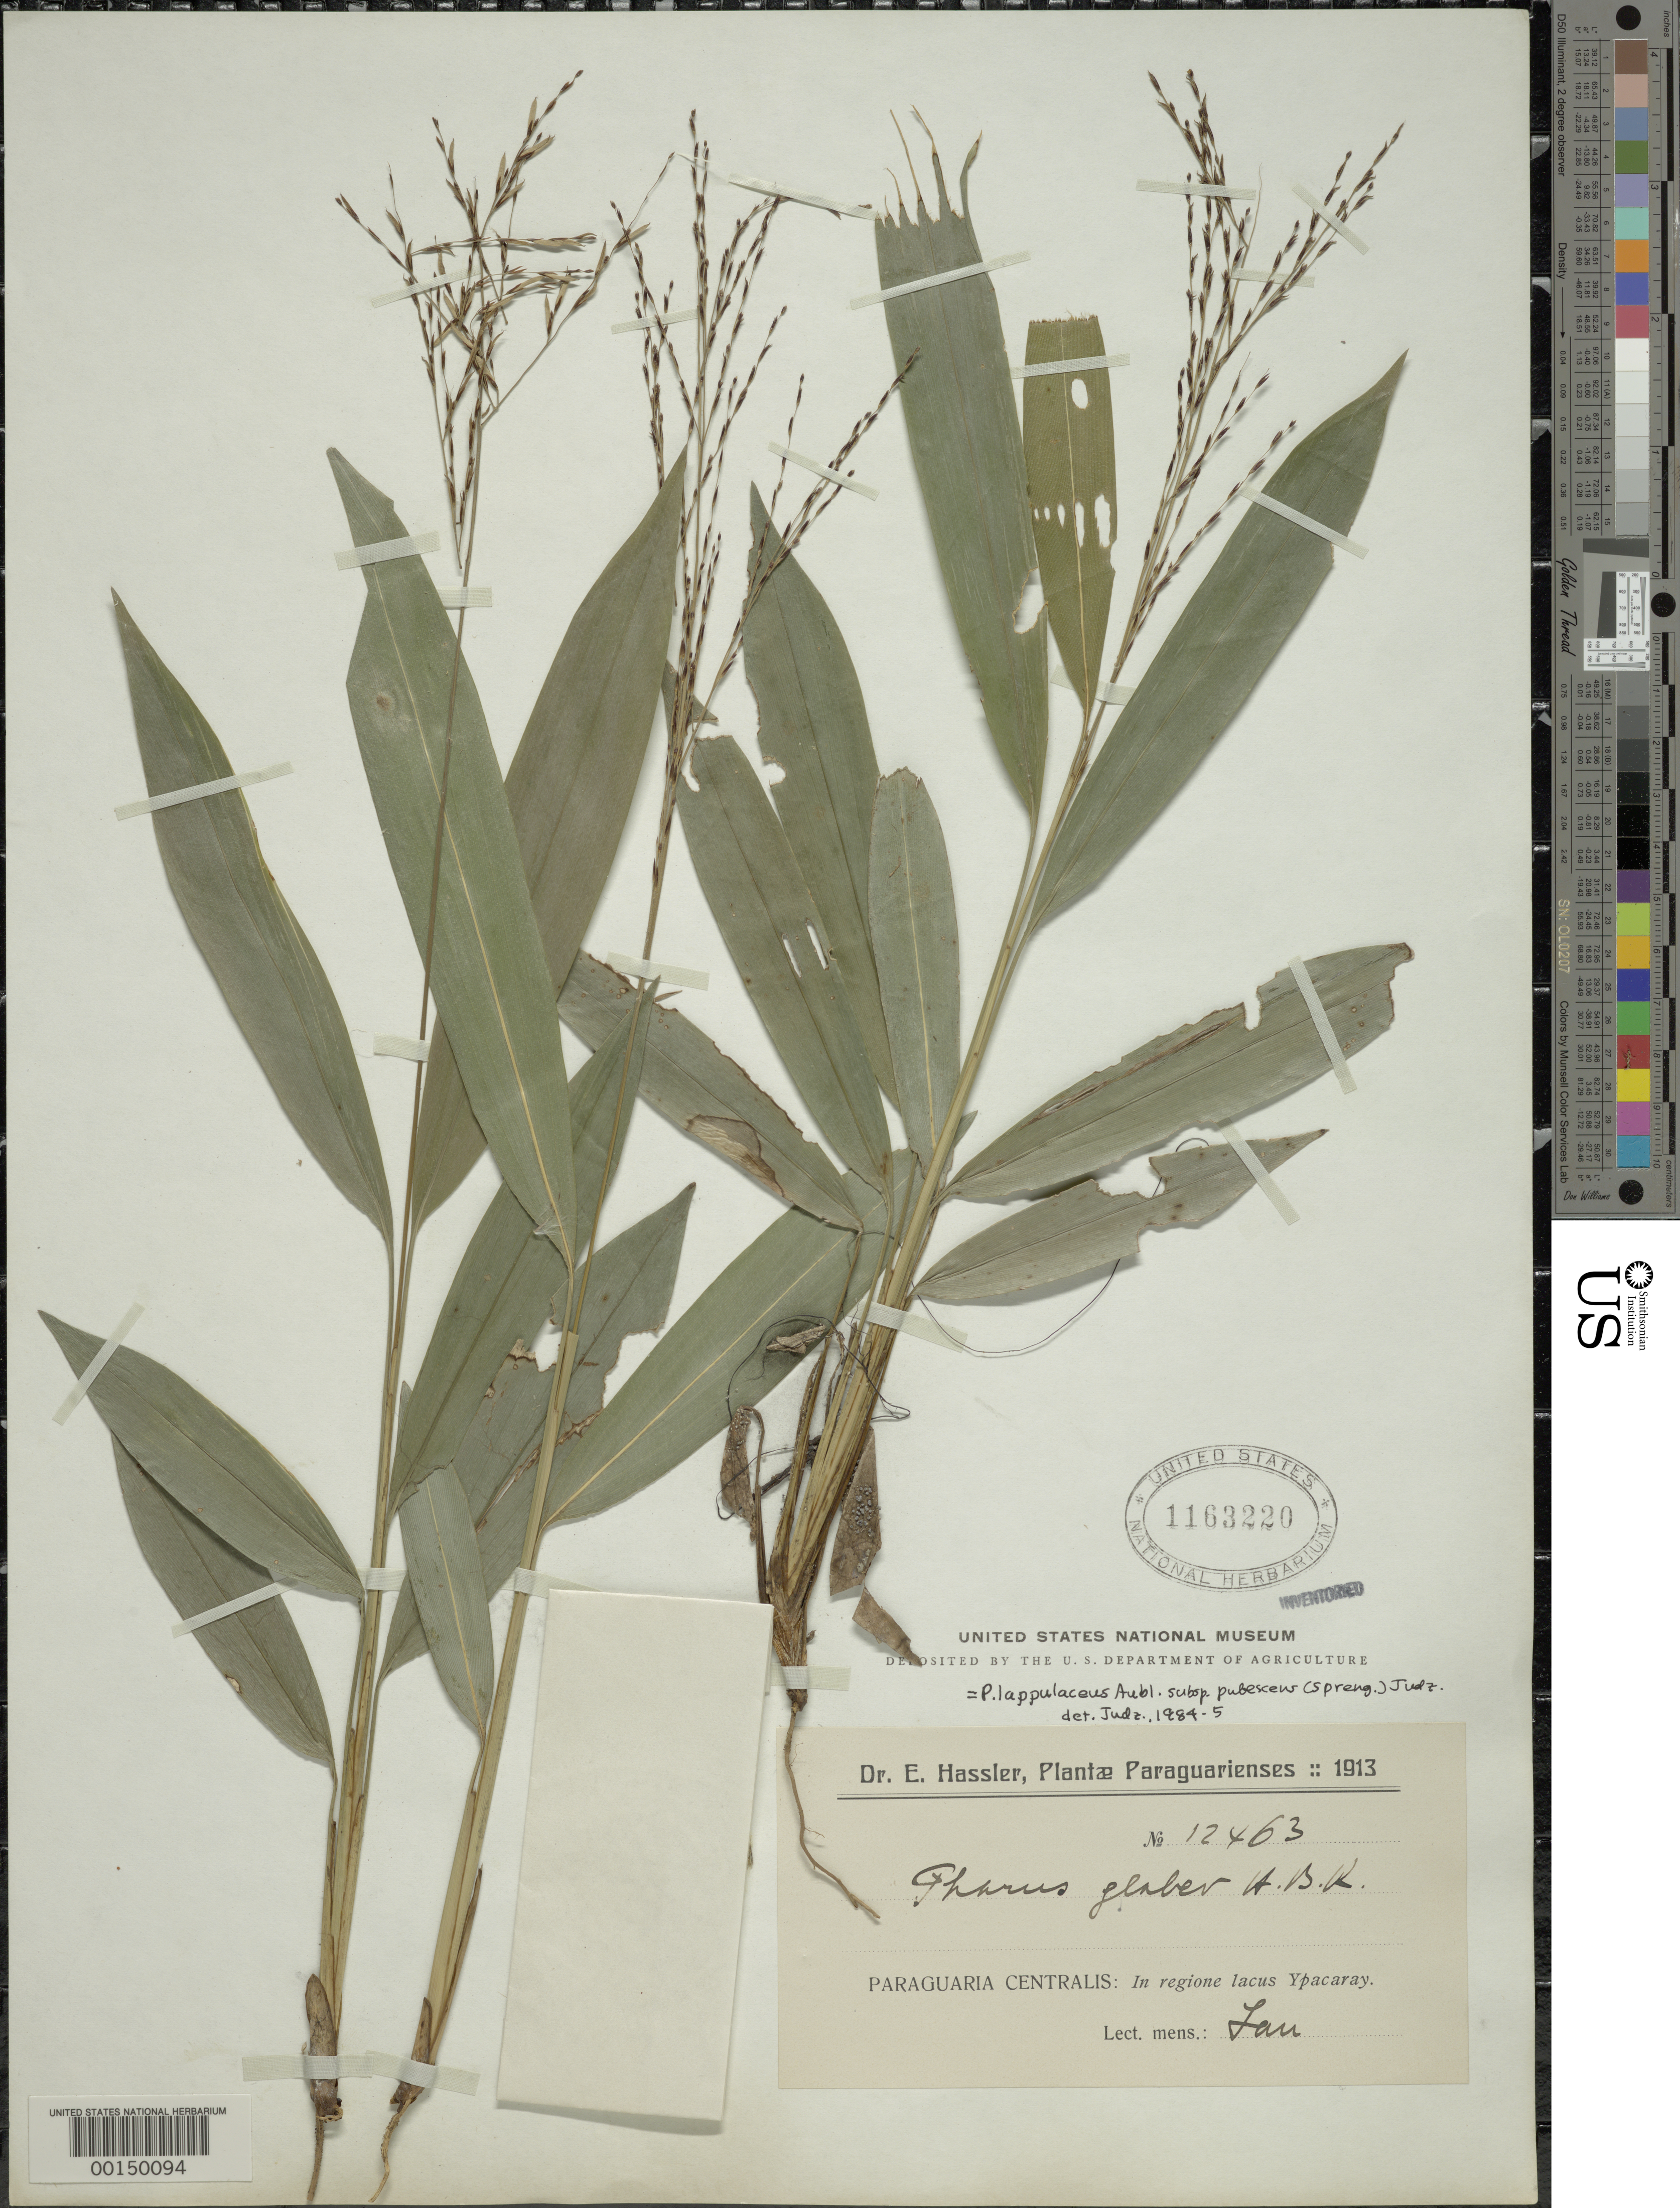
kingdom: Plantae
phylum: Tracheophyta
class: Liliopsida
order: Poales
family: Poaceae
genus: Pharus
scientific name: Pharus lappulaceus subsp. pubescens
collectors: E. Hassler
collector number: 12463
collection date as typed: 1913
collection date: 1913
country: Paraguay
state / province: Central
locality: Ypacaray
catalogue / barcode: US 1163220